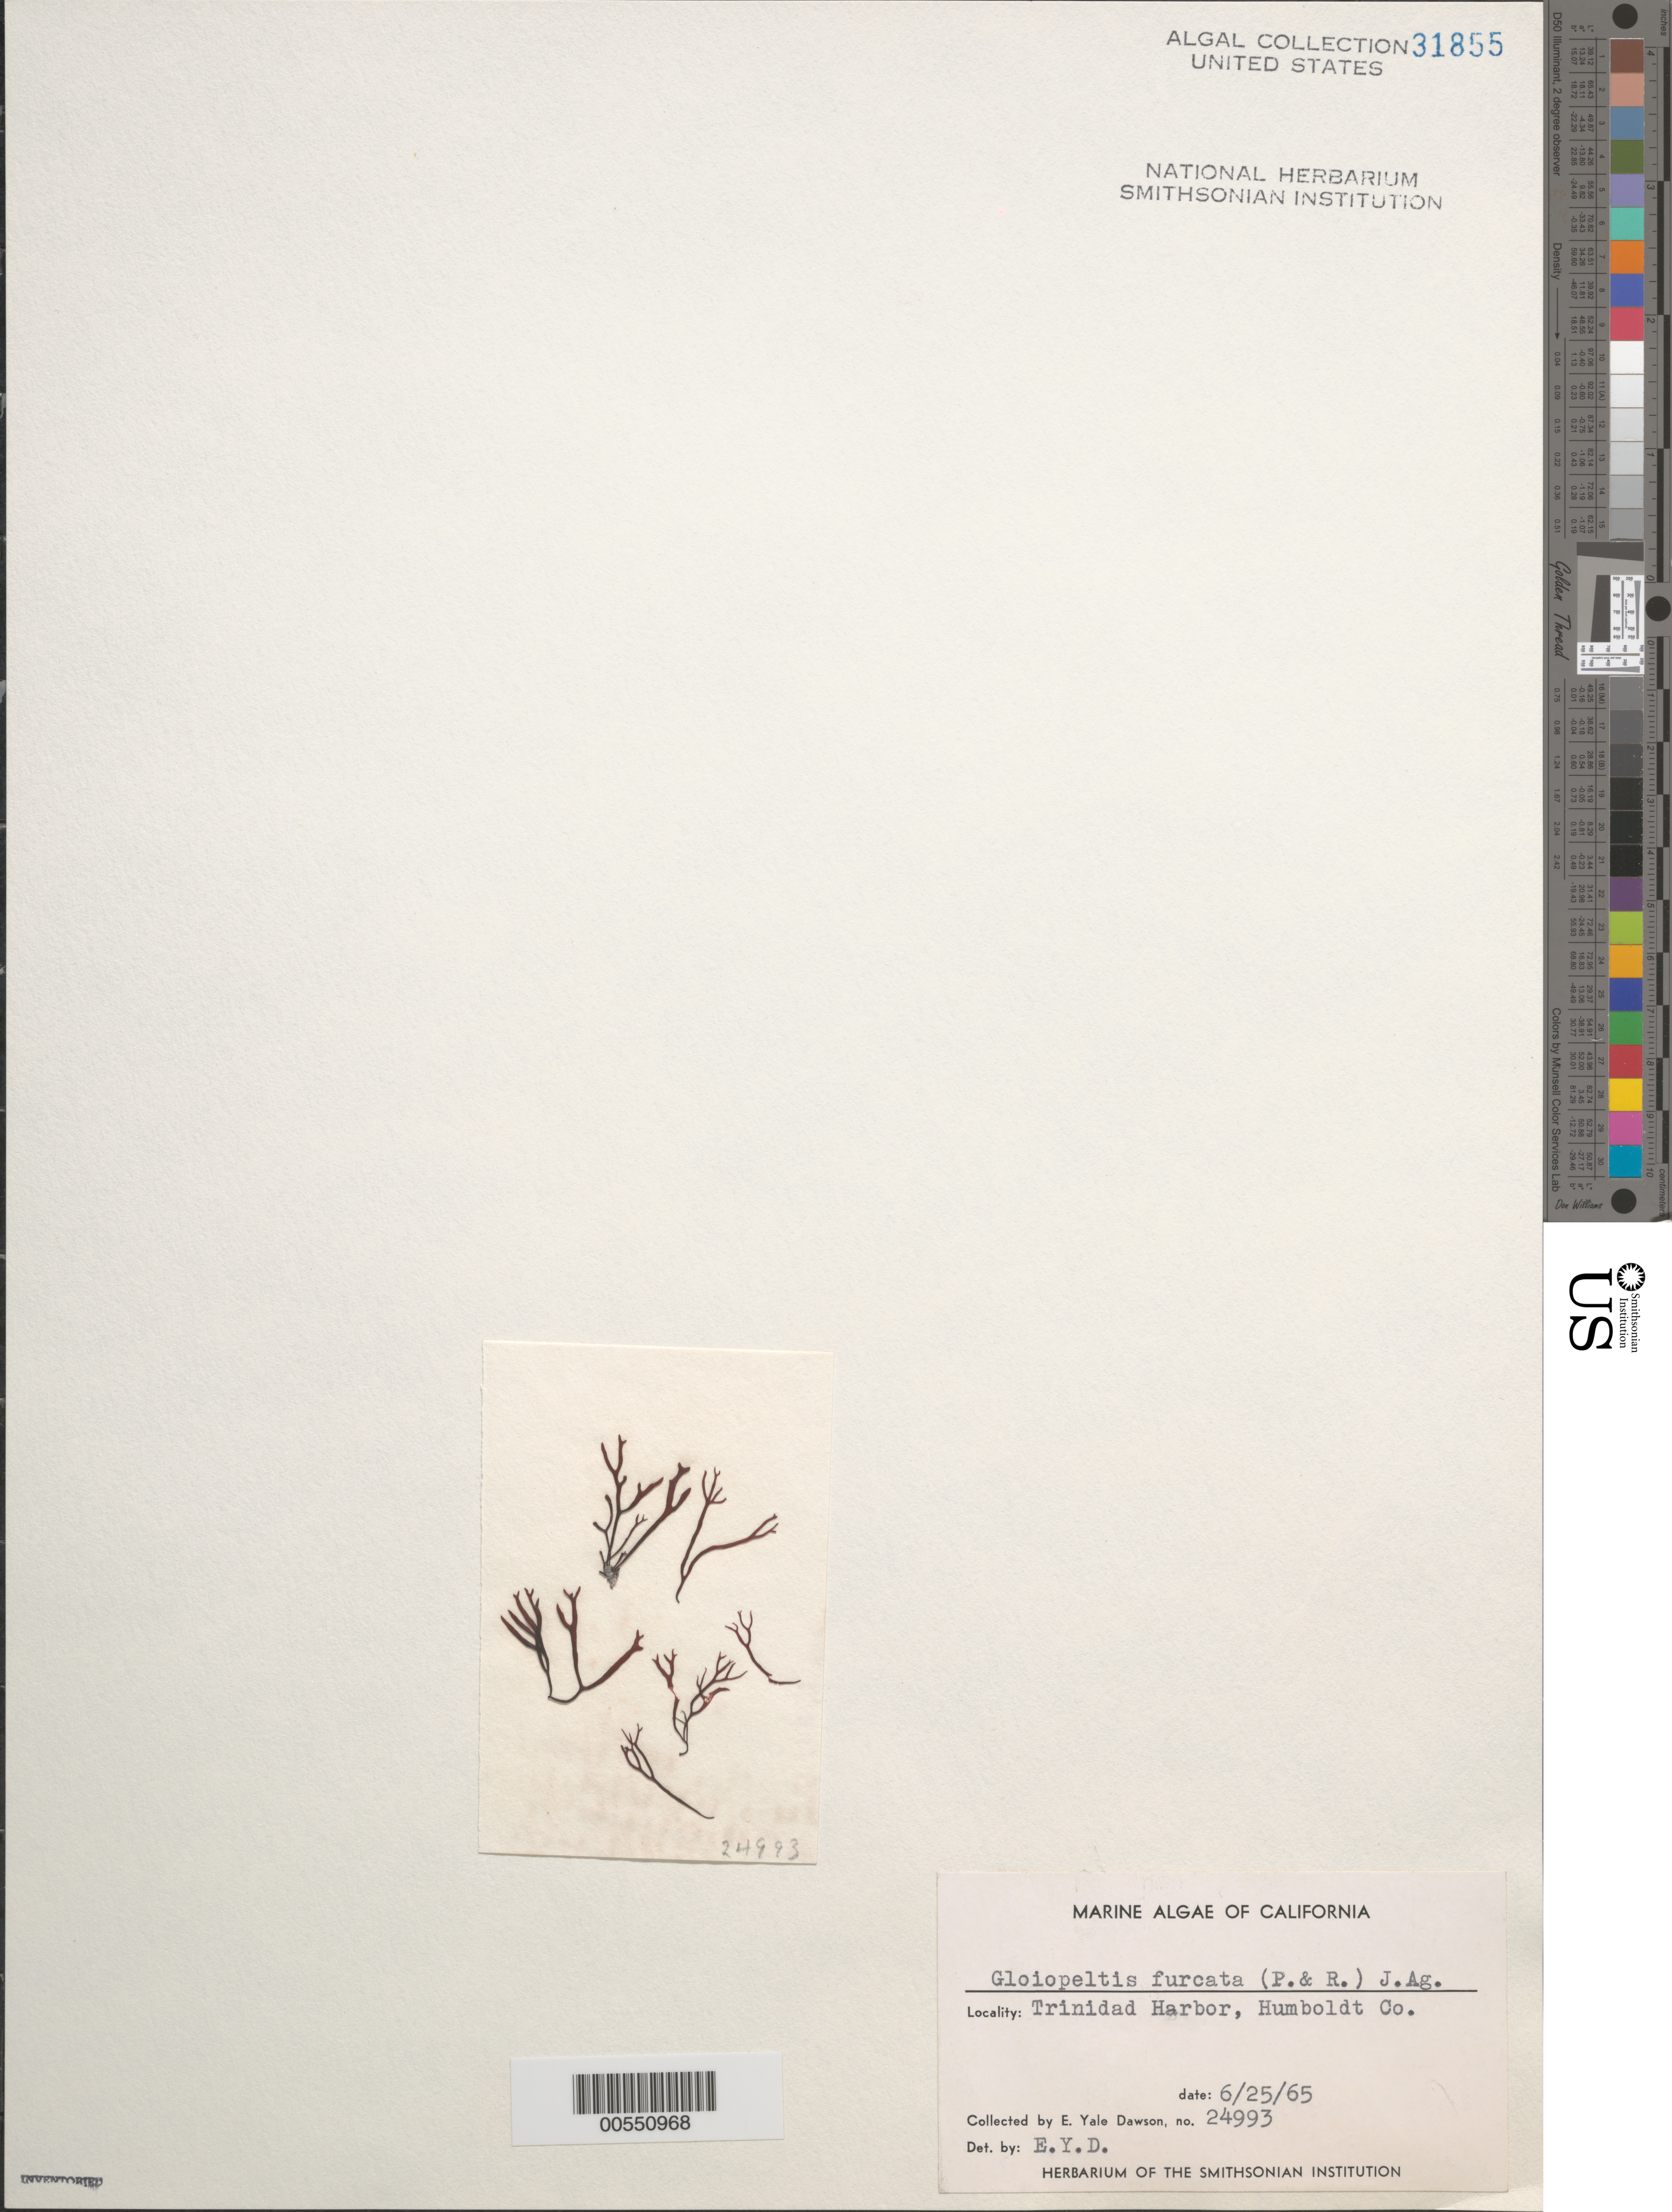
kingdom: Plantae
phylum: Rhodophyta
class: Florideophyceae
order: Gigartinales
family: Endocladiaceae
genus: Gloiopeltis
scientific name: Gloiopeltis furcata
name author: (Postels & Rupr.) J. Agardh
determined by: Dawson, E. Y.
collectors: E. Y. Dawson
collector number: EYD 24993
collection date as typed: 25 Jun 1965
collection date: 1965-06-25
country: United States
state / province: California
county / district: Humboldt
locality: Trinidad Harbor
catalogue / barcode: US 31855